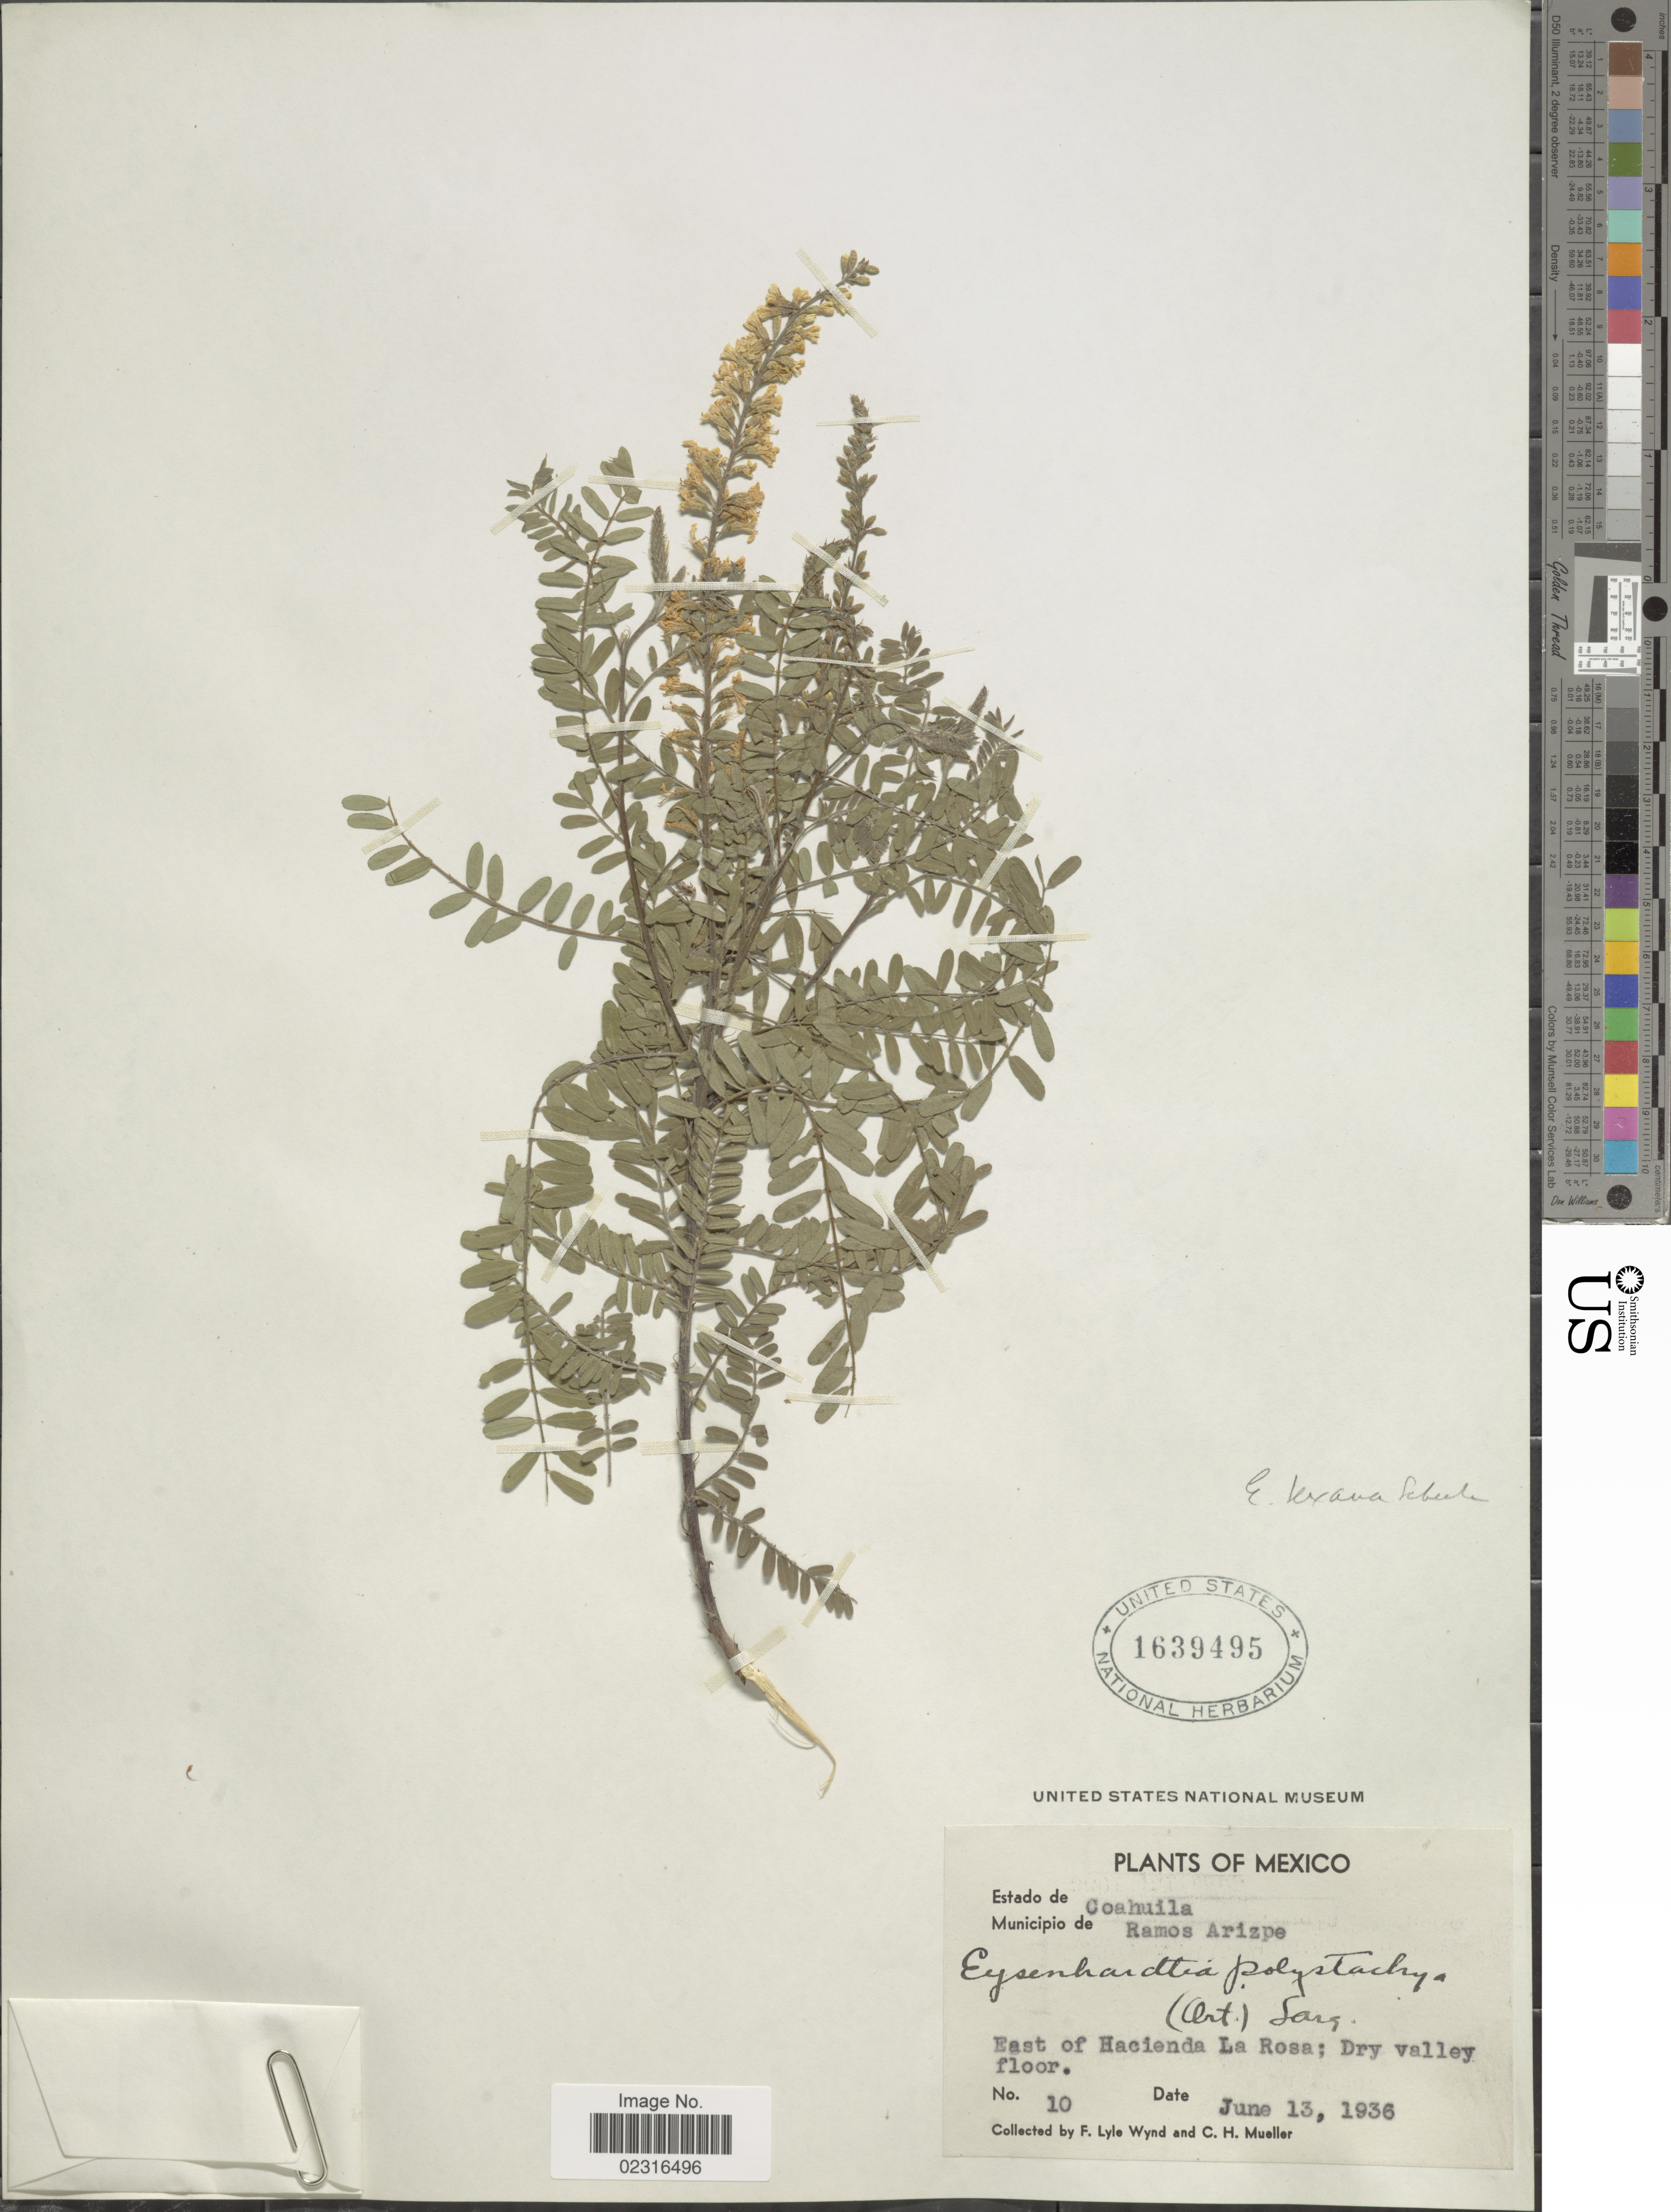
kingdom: Plantae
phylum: Tracheophyta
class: Magnoliopsida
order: Fabales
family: Fabaceae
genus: Eysenhardtia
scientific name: Eysenhardtia polystachya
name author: (Ortega) Sarg.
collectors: F. L. Wynd & C. H. Mueller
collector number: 10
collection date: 1936-06-13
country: Mexico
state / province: Coahuila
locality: Municipio de Ramos Arizpe, East of Hacienda La Rosa; dry valley floor.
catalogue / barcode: US 1639495